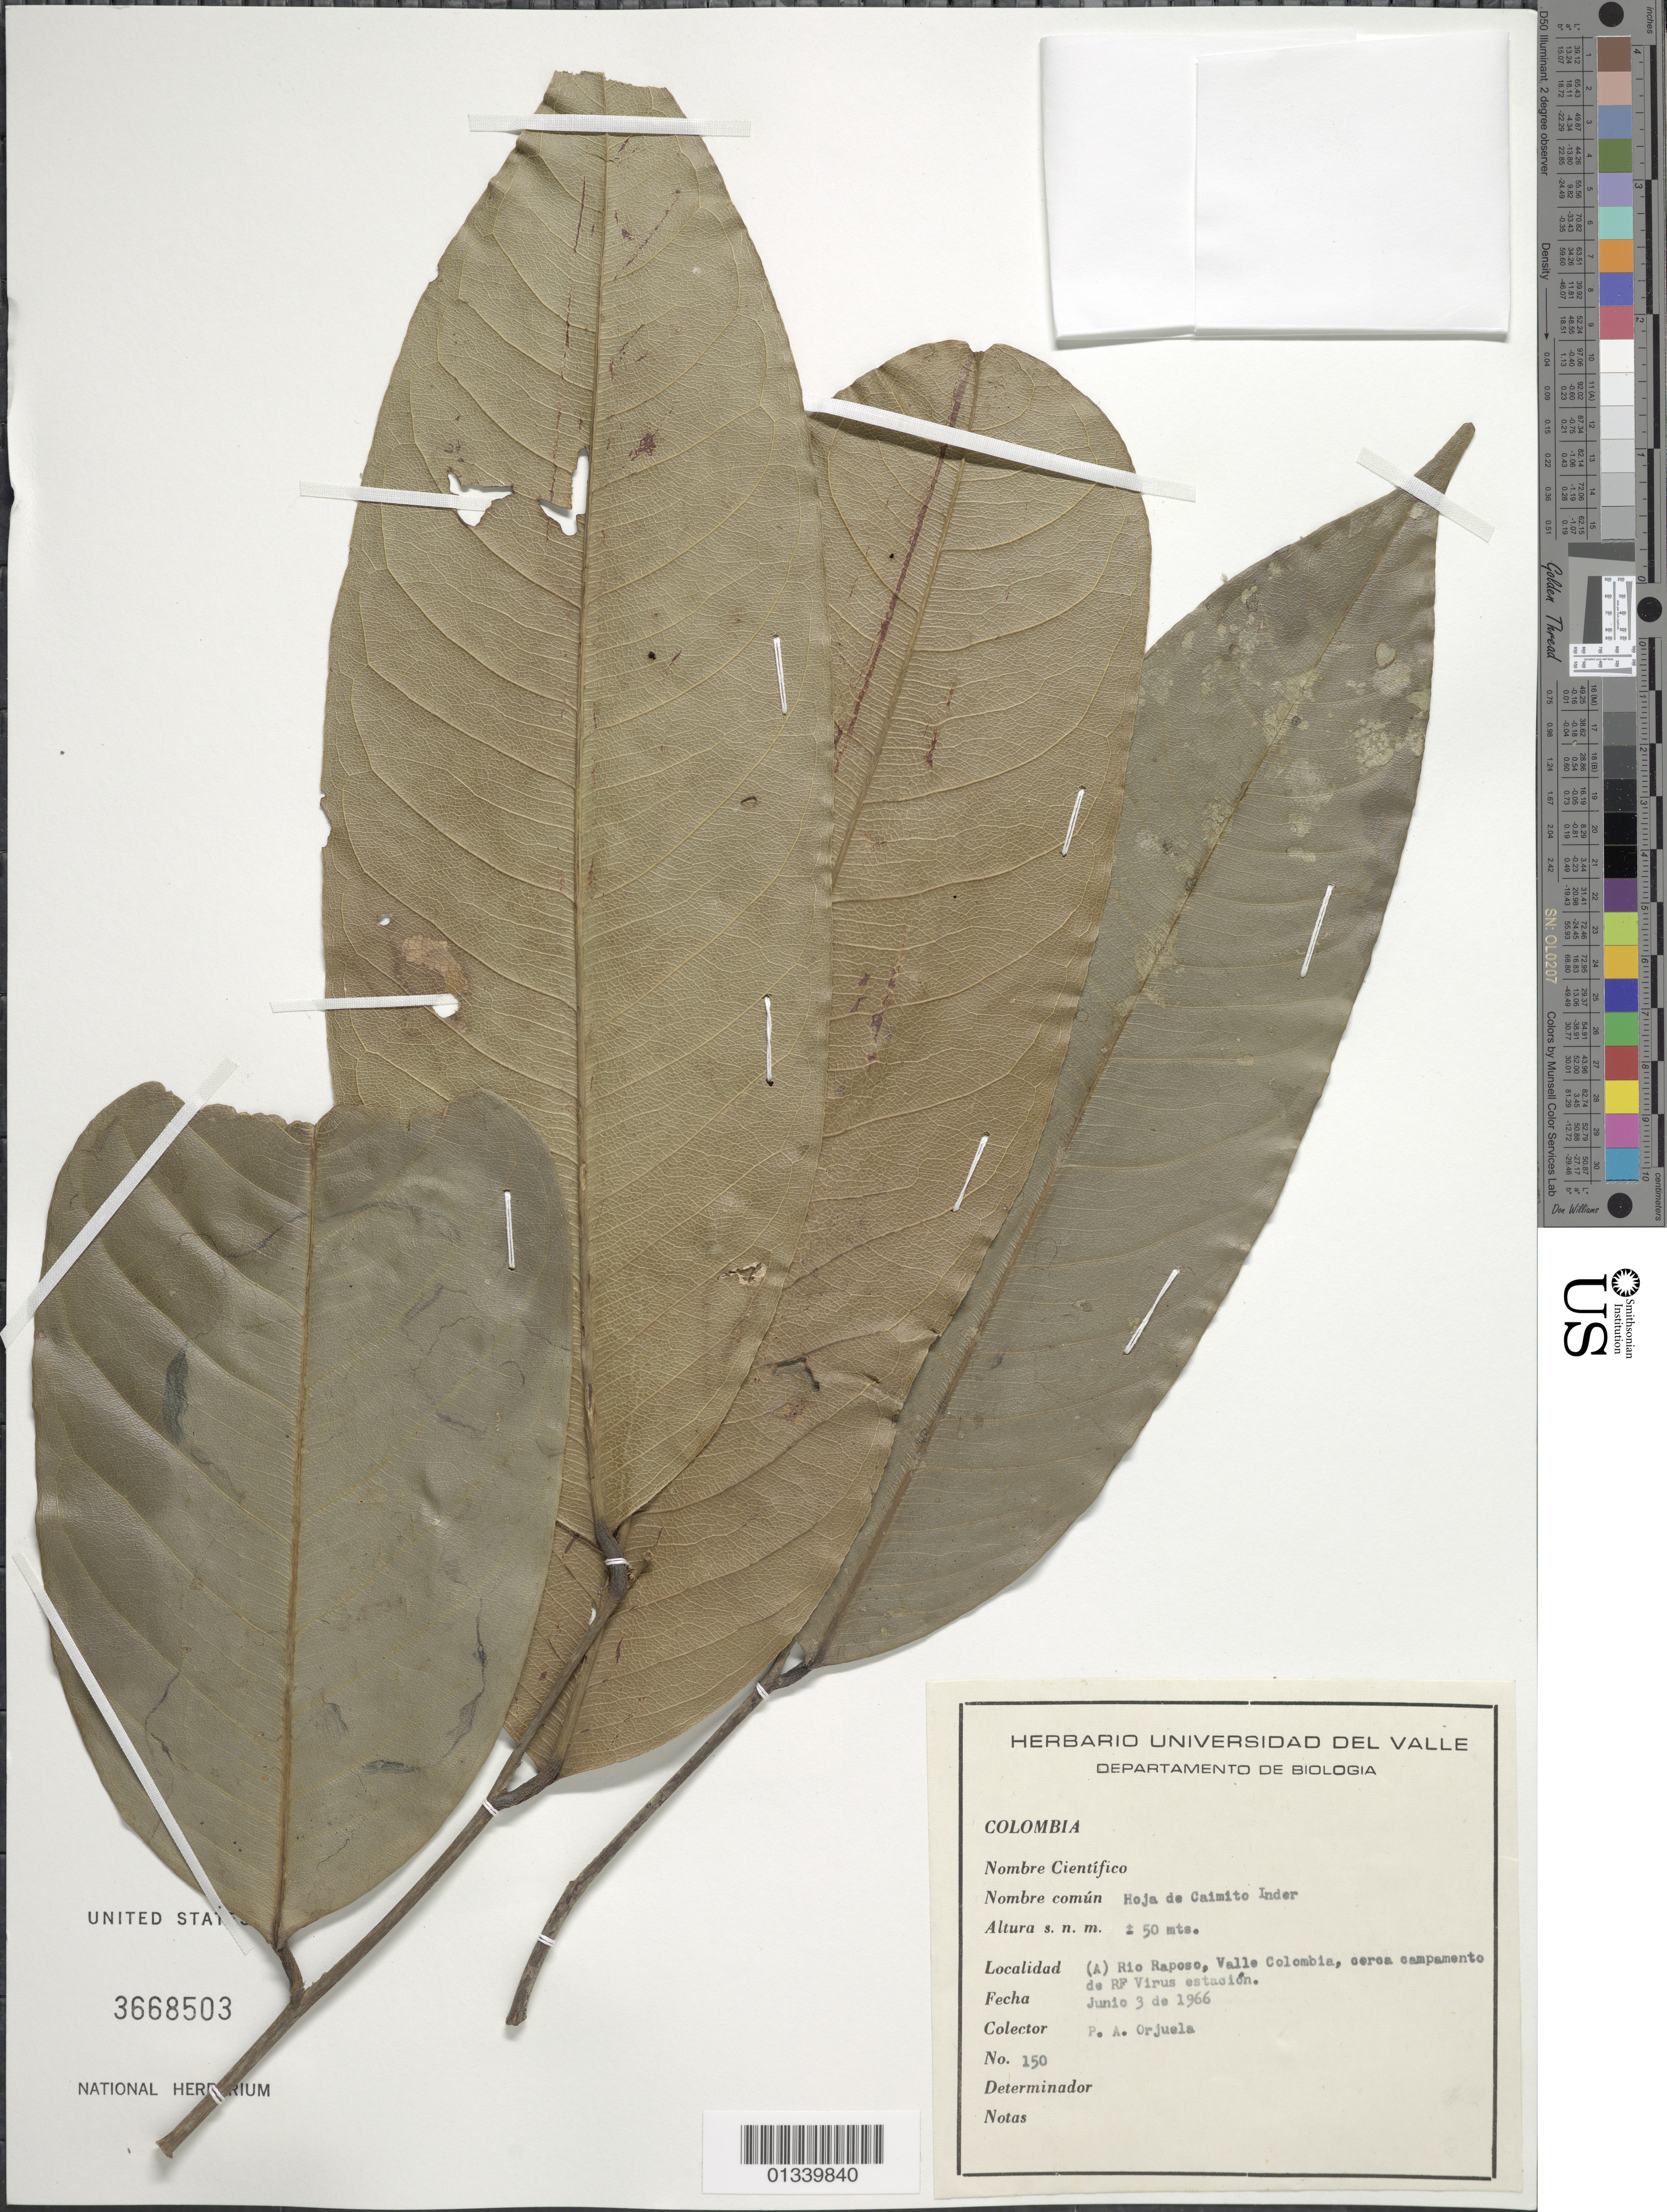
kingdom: Plantae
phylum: Tracheophyta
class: Magnoliopsida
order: Ericales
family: Lecythidaceae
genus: Eschweilera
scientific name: Eschweilera sp.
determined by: Ávila, F. A.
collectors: P. A. Orjuela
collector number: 150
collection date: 1966-06-03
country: Colombia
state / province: Valle del Cauca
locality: Rio Raposo, cersa campamento de RF virus estacion.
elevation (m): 50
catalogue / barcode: US 3668503